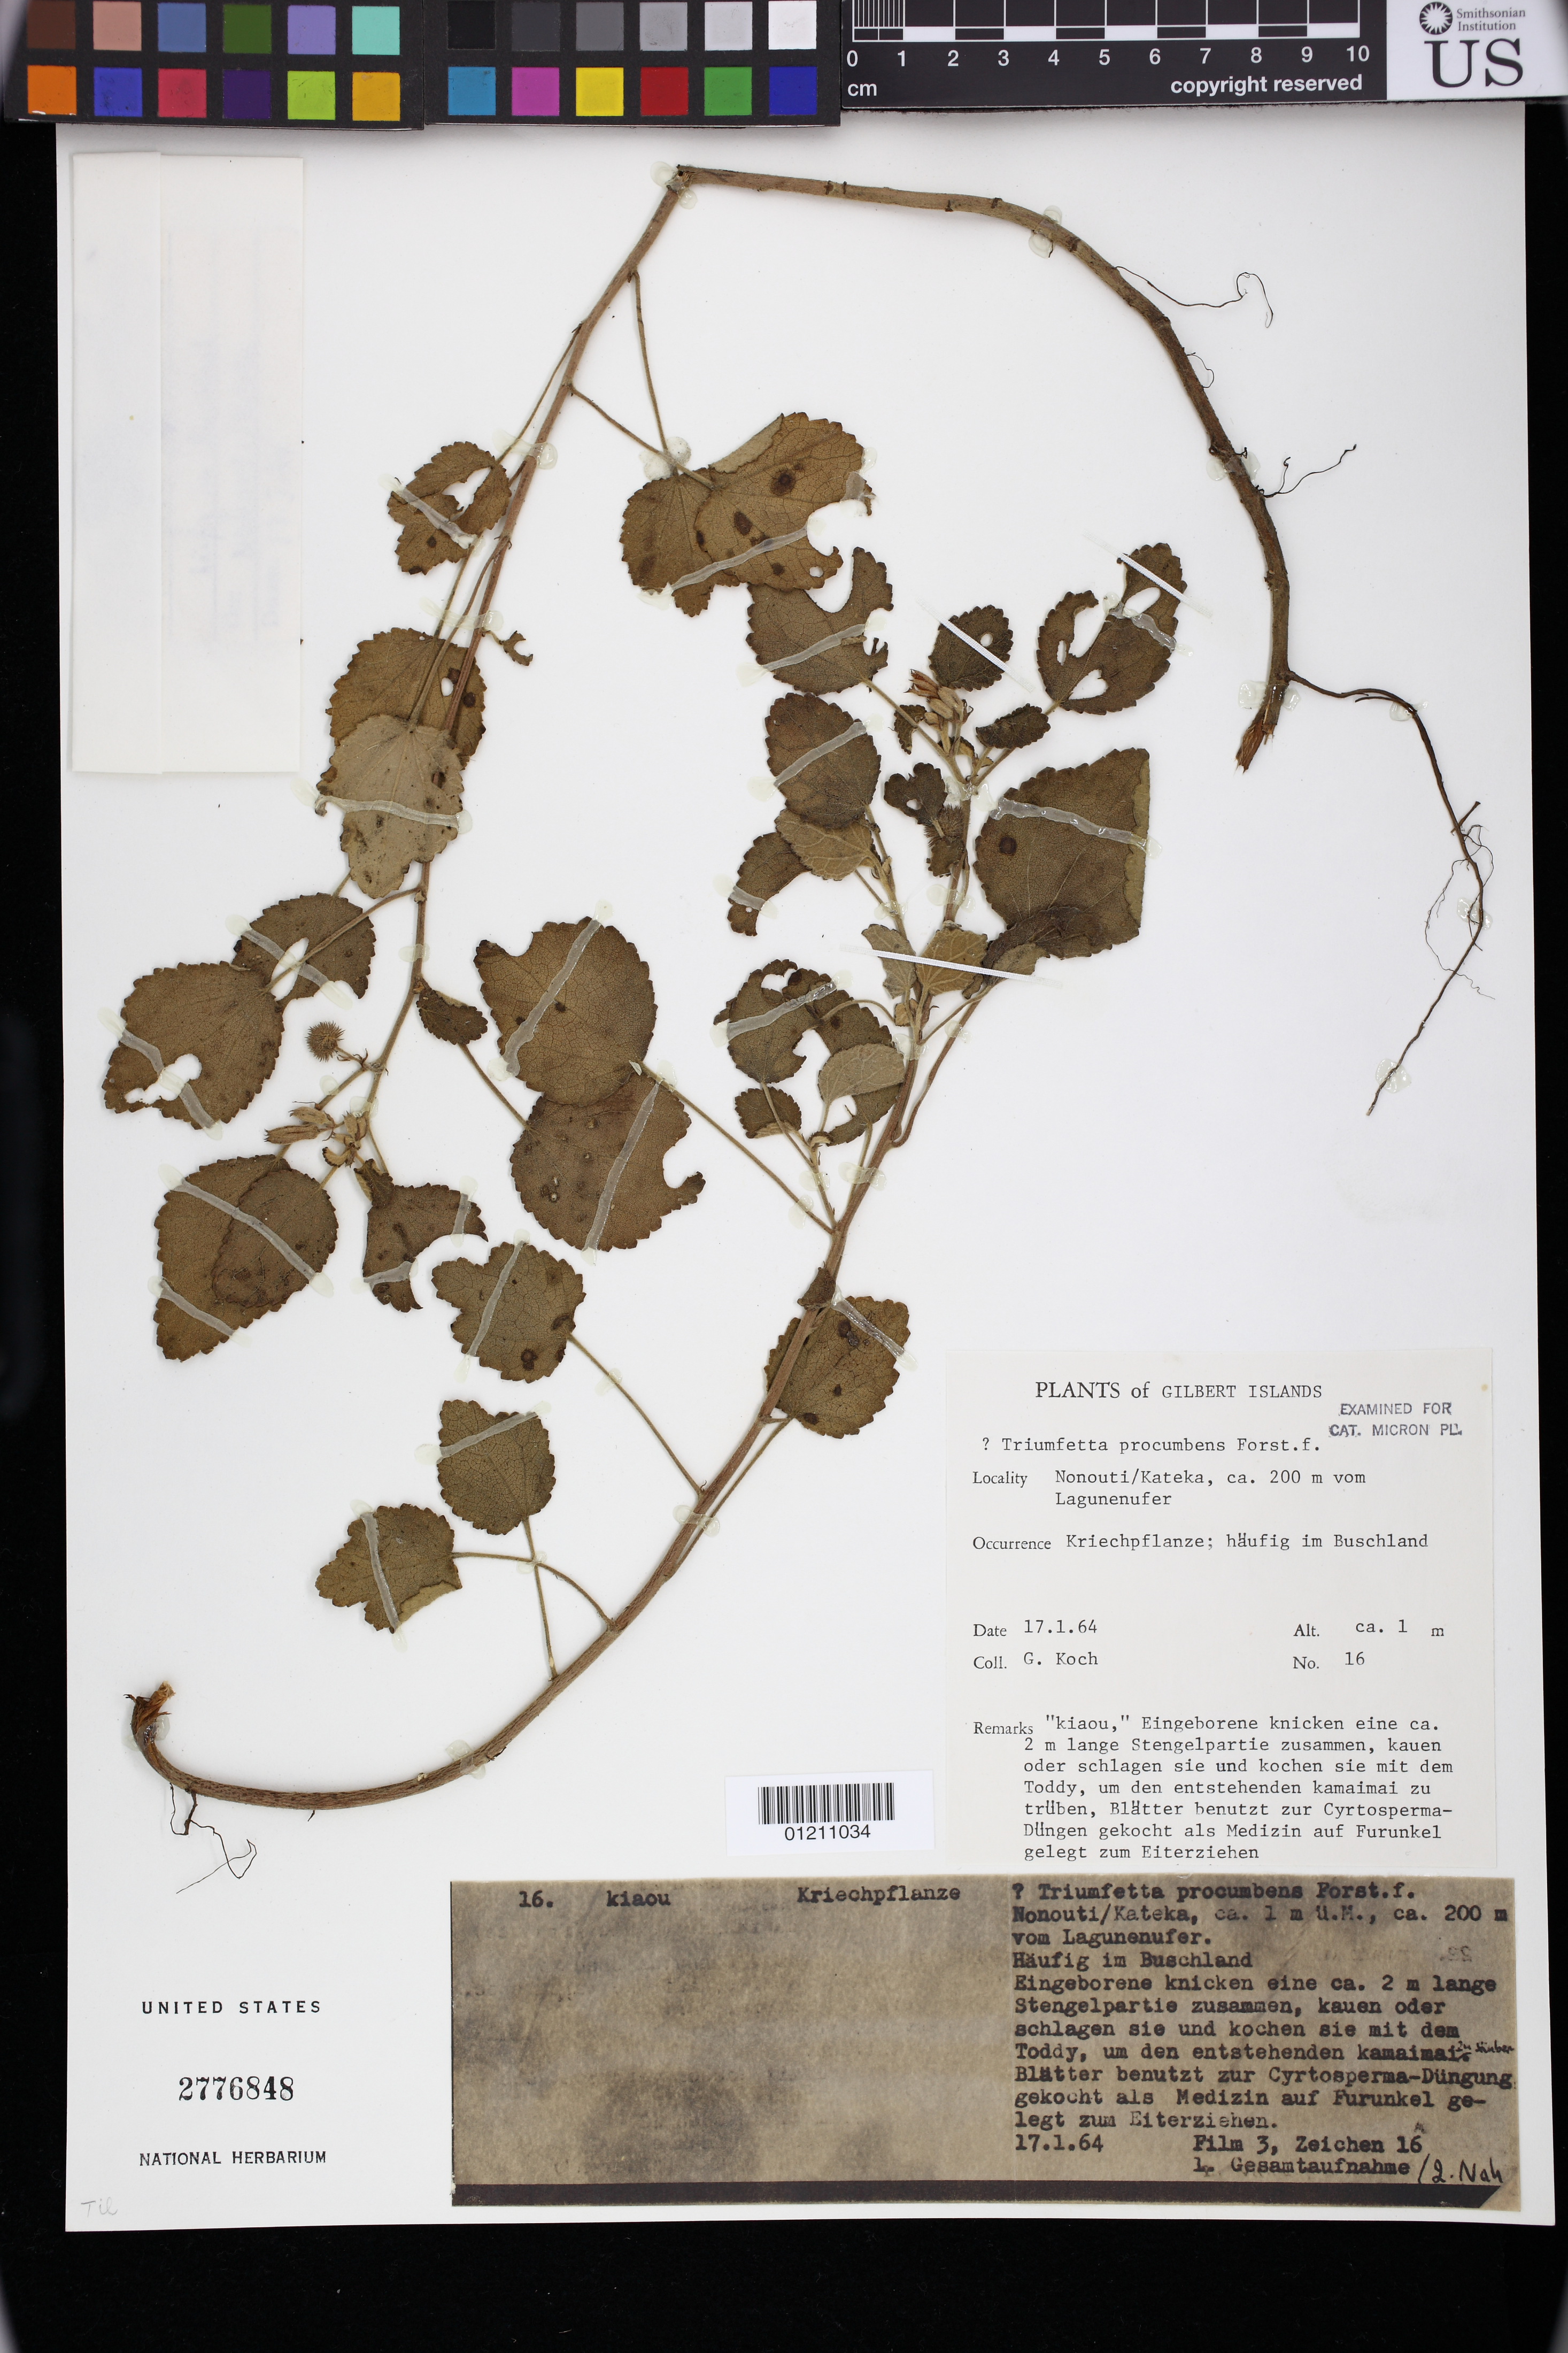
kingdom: Plantae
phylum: Tracheophyta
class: Magnoliopsida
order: Malvales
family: Malvaceae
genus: Triumfetta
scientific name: Triumfetta procumbens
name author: G. Forst.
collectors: G. Koch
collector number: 16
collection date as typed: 17 Jan 1964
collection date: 1964-01-17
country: Kiribati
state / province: Gilbert Islands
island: Nonouti Atoll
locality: Nonouti/Kateka, ca. 200 m vom Lagunenufer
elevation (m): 1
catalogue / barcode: US 2776848